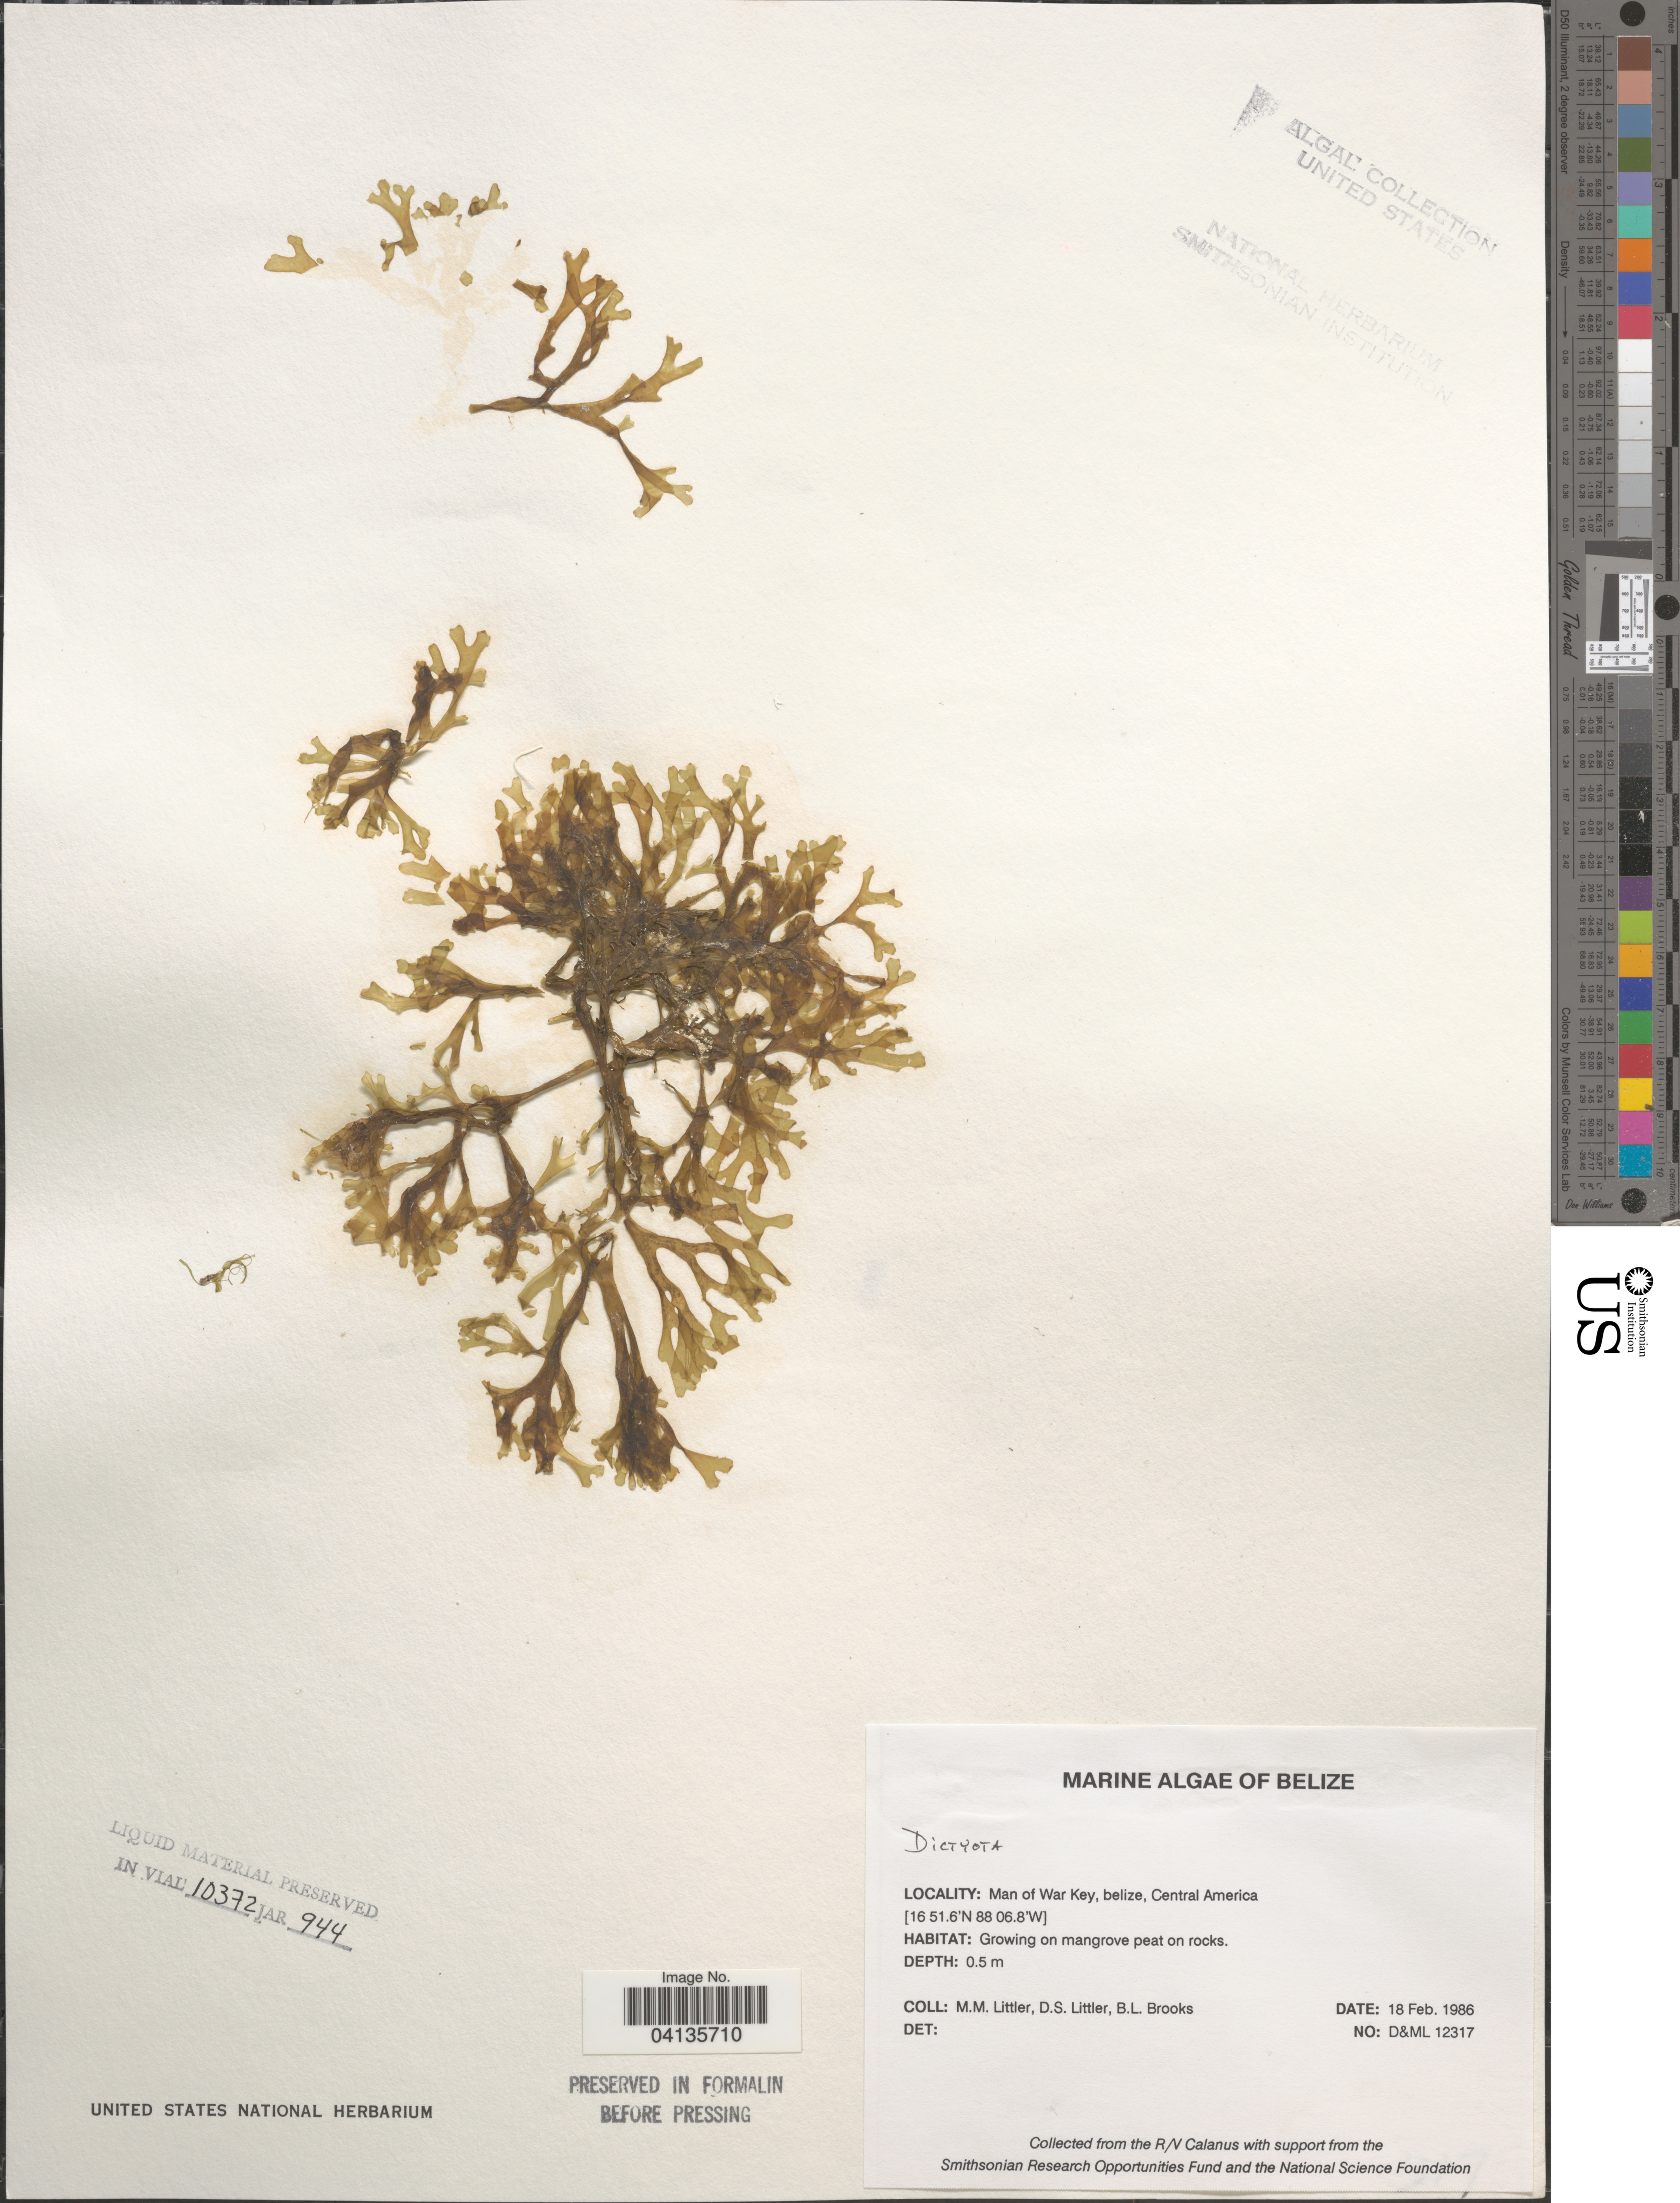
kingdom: Chromista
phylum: Ochrophyta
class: Phaeophyceae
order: Dictyotales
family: Dictyotaceae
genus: Dictyota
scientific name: Dictyota sp.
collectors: D. S. Littler & B. Brooks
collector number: D&ML12317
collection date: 1986-02-18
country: Belize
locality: Man of War Key.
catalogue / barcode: US 238540